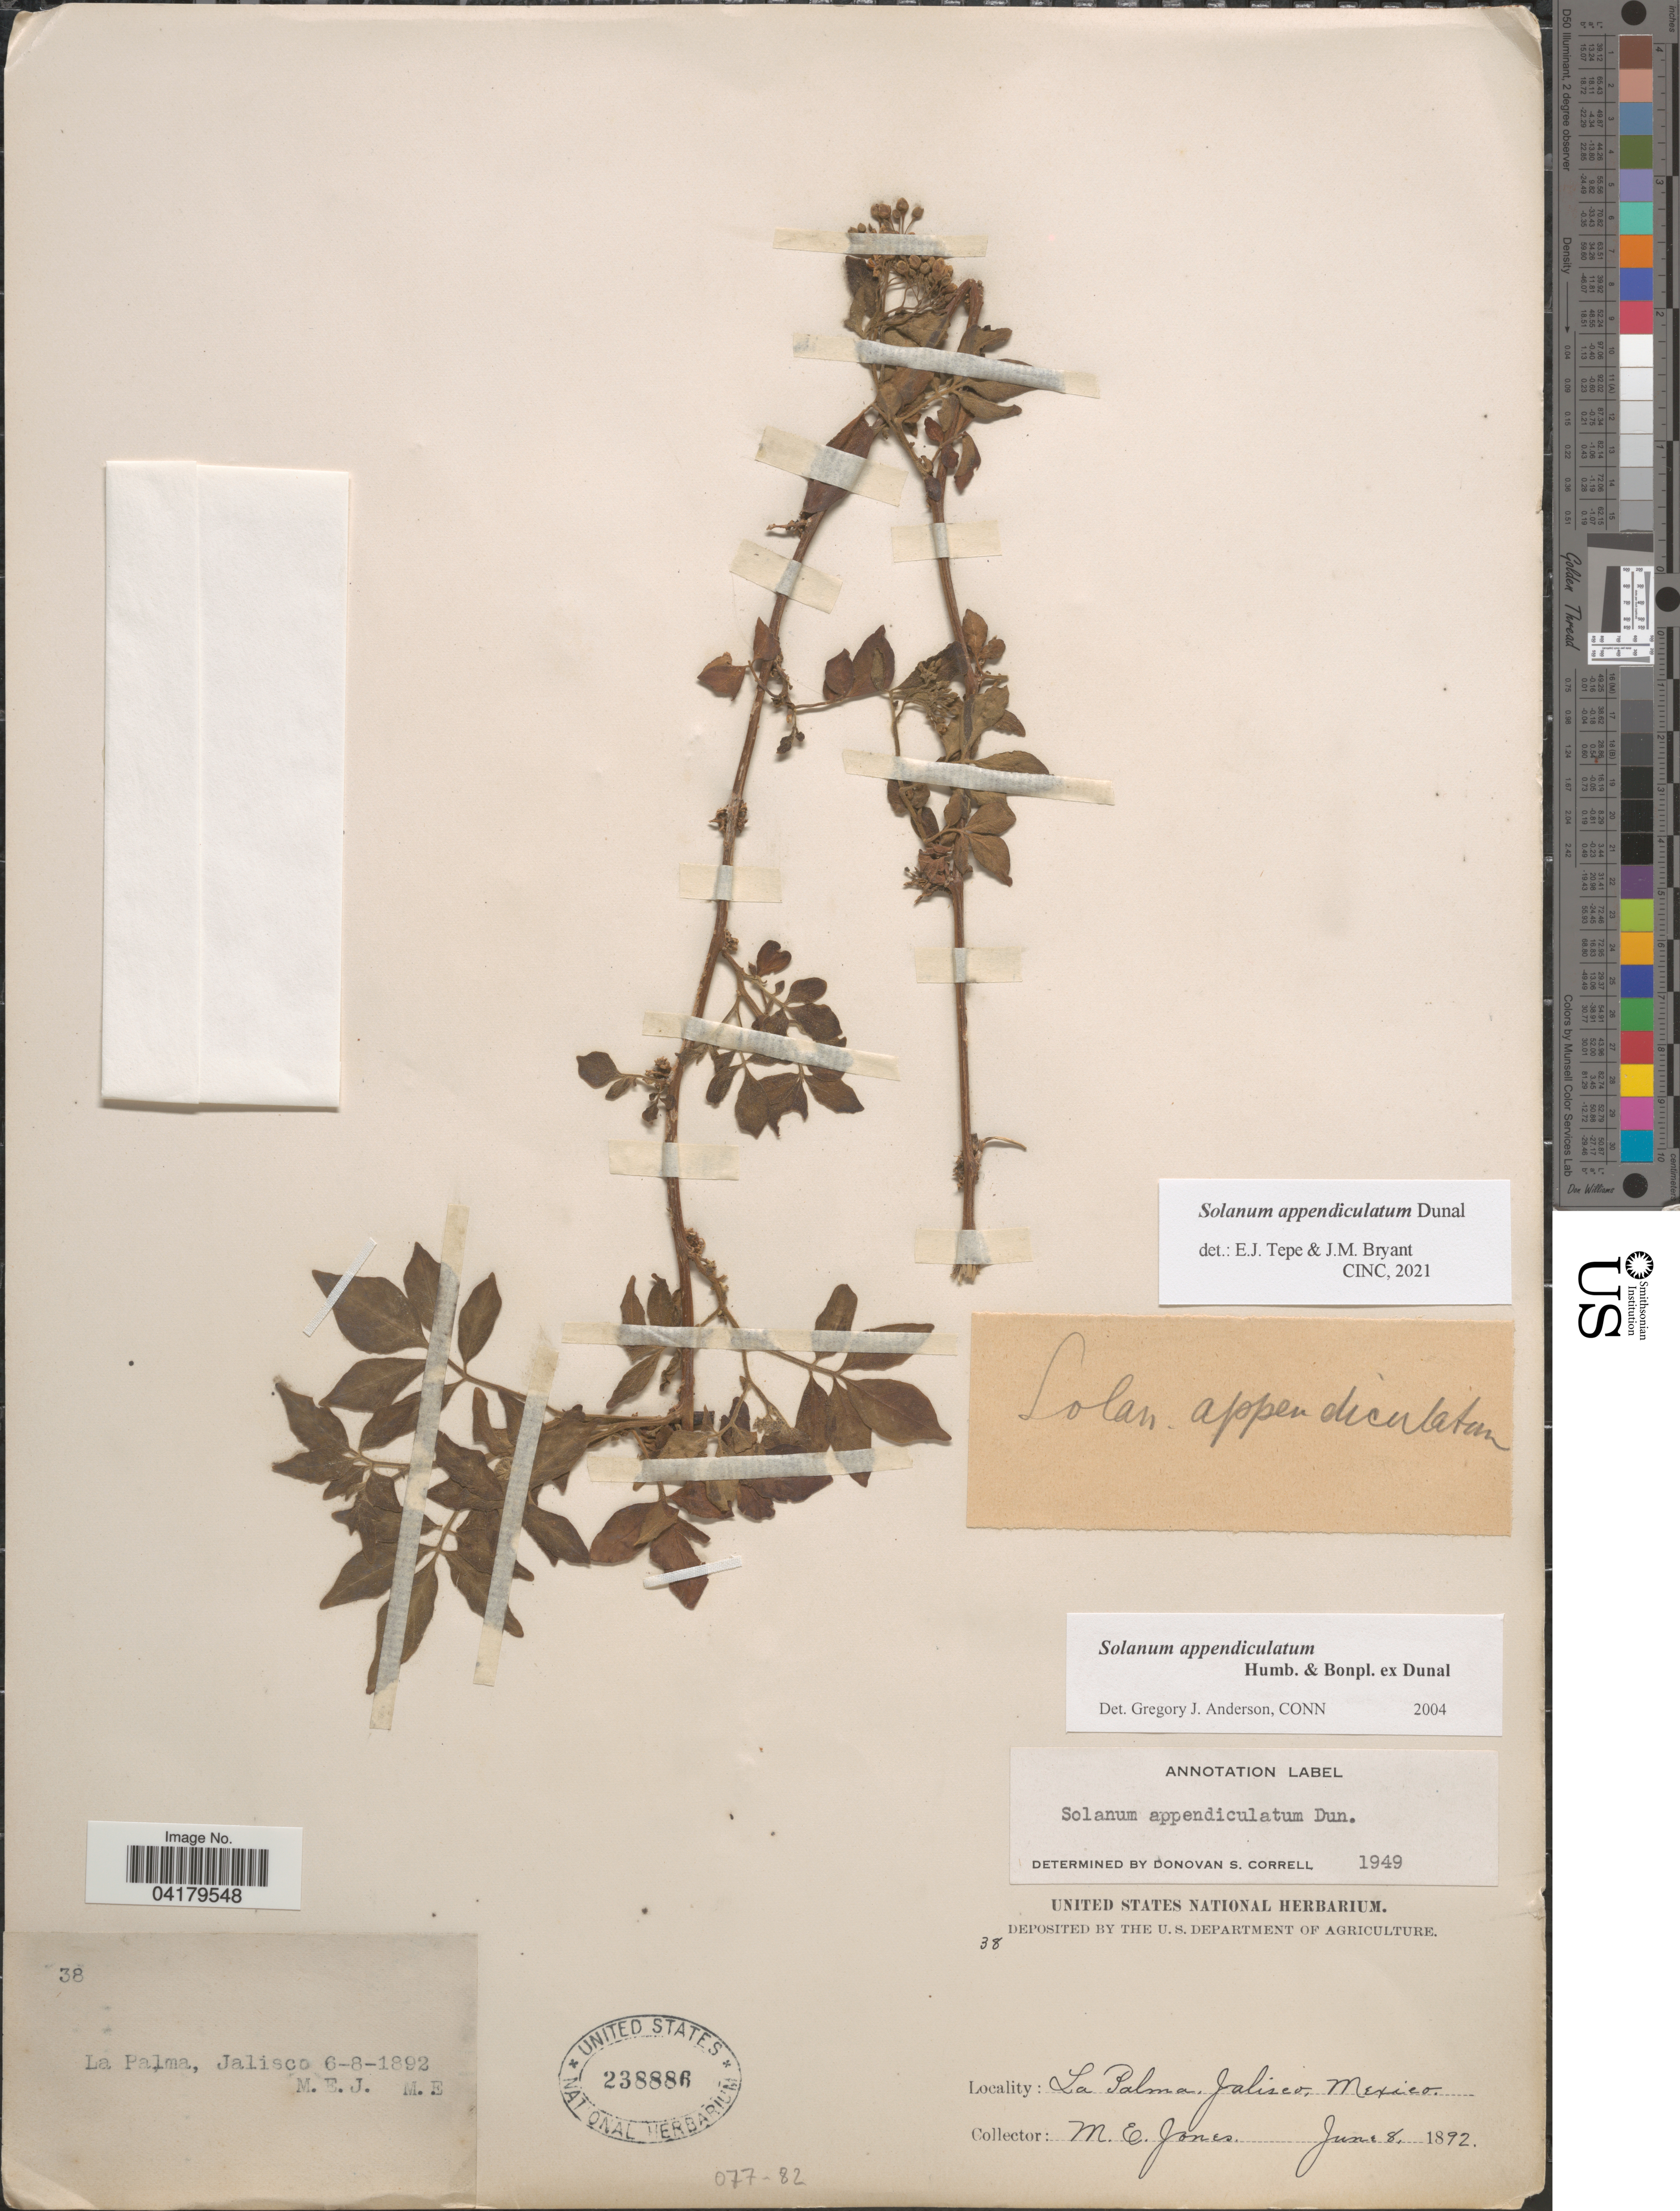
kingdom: Plantae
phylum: Tracheophyta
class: Magnoliopsida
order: Solanales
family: Solanaceae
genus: Solanum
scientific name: Solanum appendiculatum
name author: Humb. & Bonpl. ex Dunal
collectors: M. E. Jones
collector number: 38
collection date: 1892-06-08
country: Mexico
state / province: Jalisco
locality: La Palma.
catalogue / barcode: US 238886